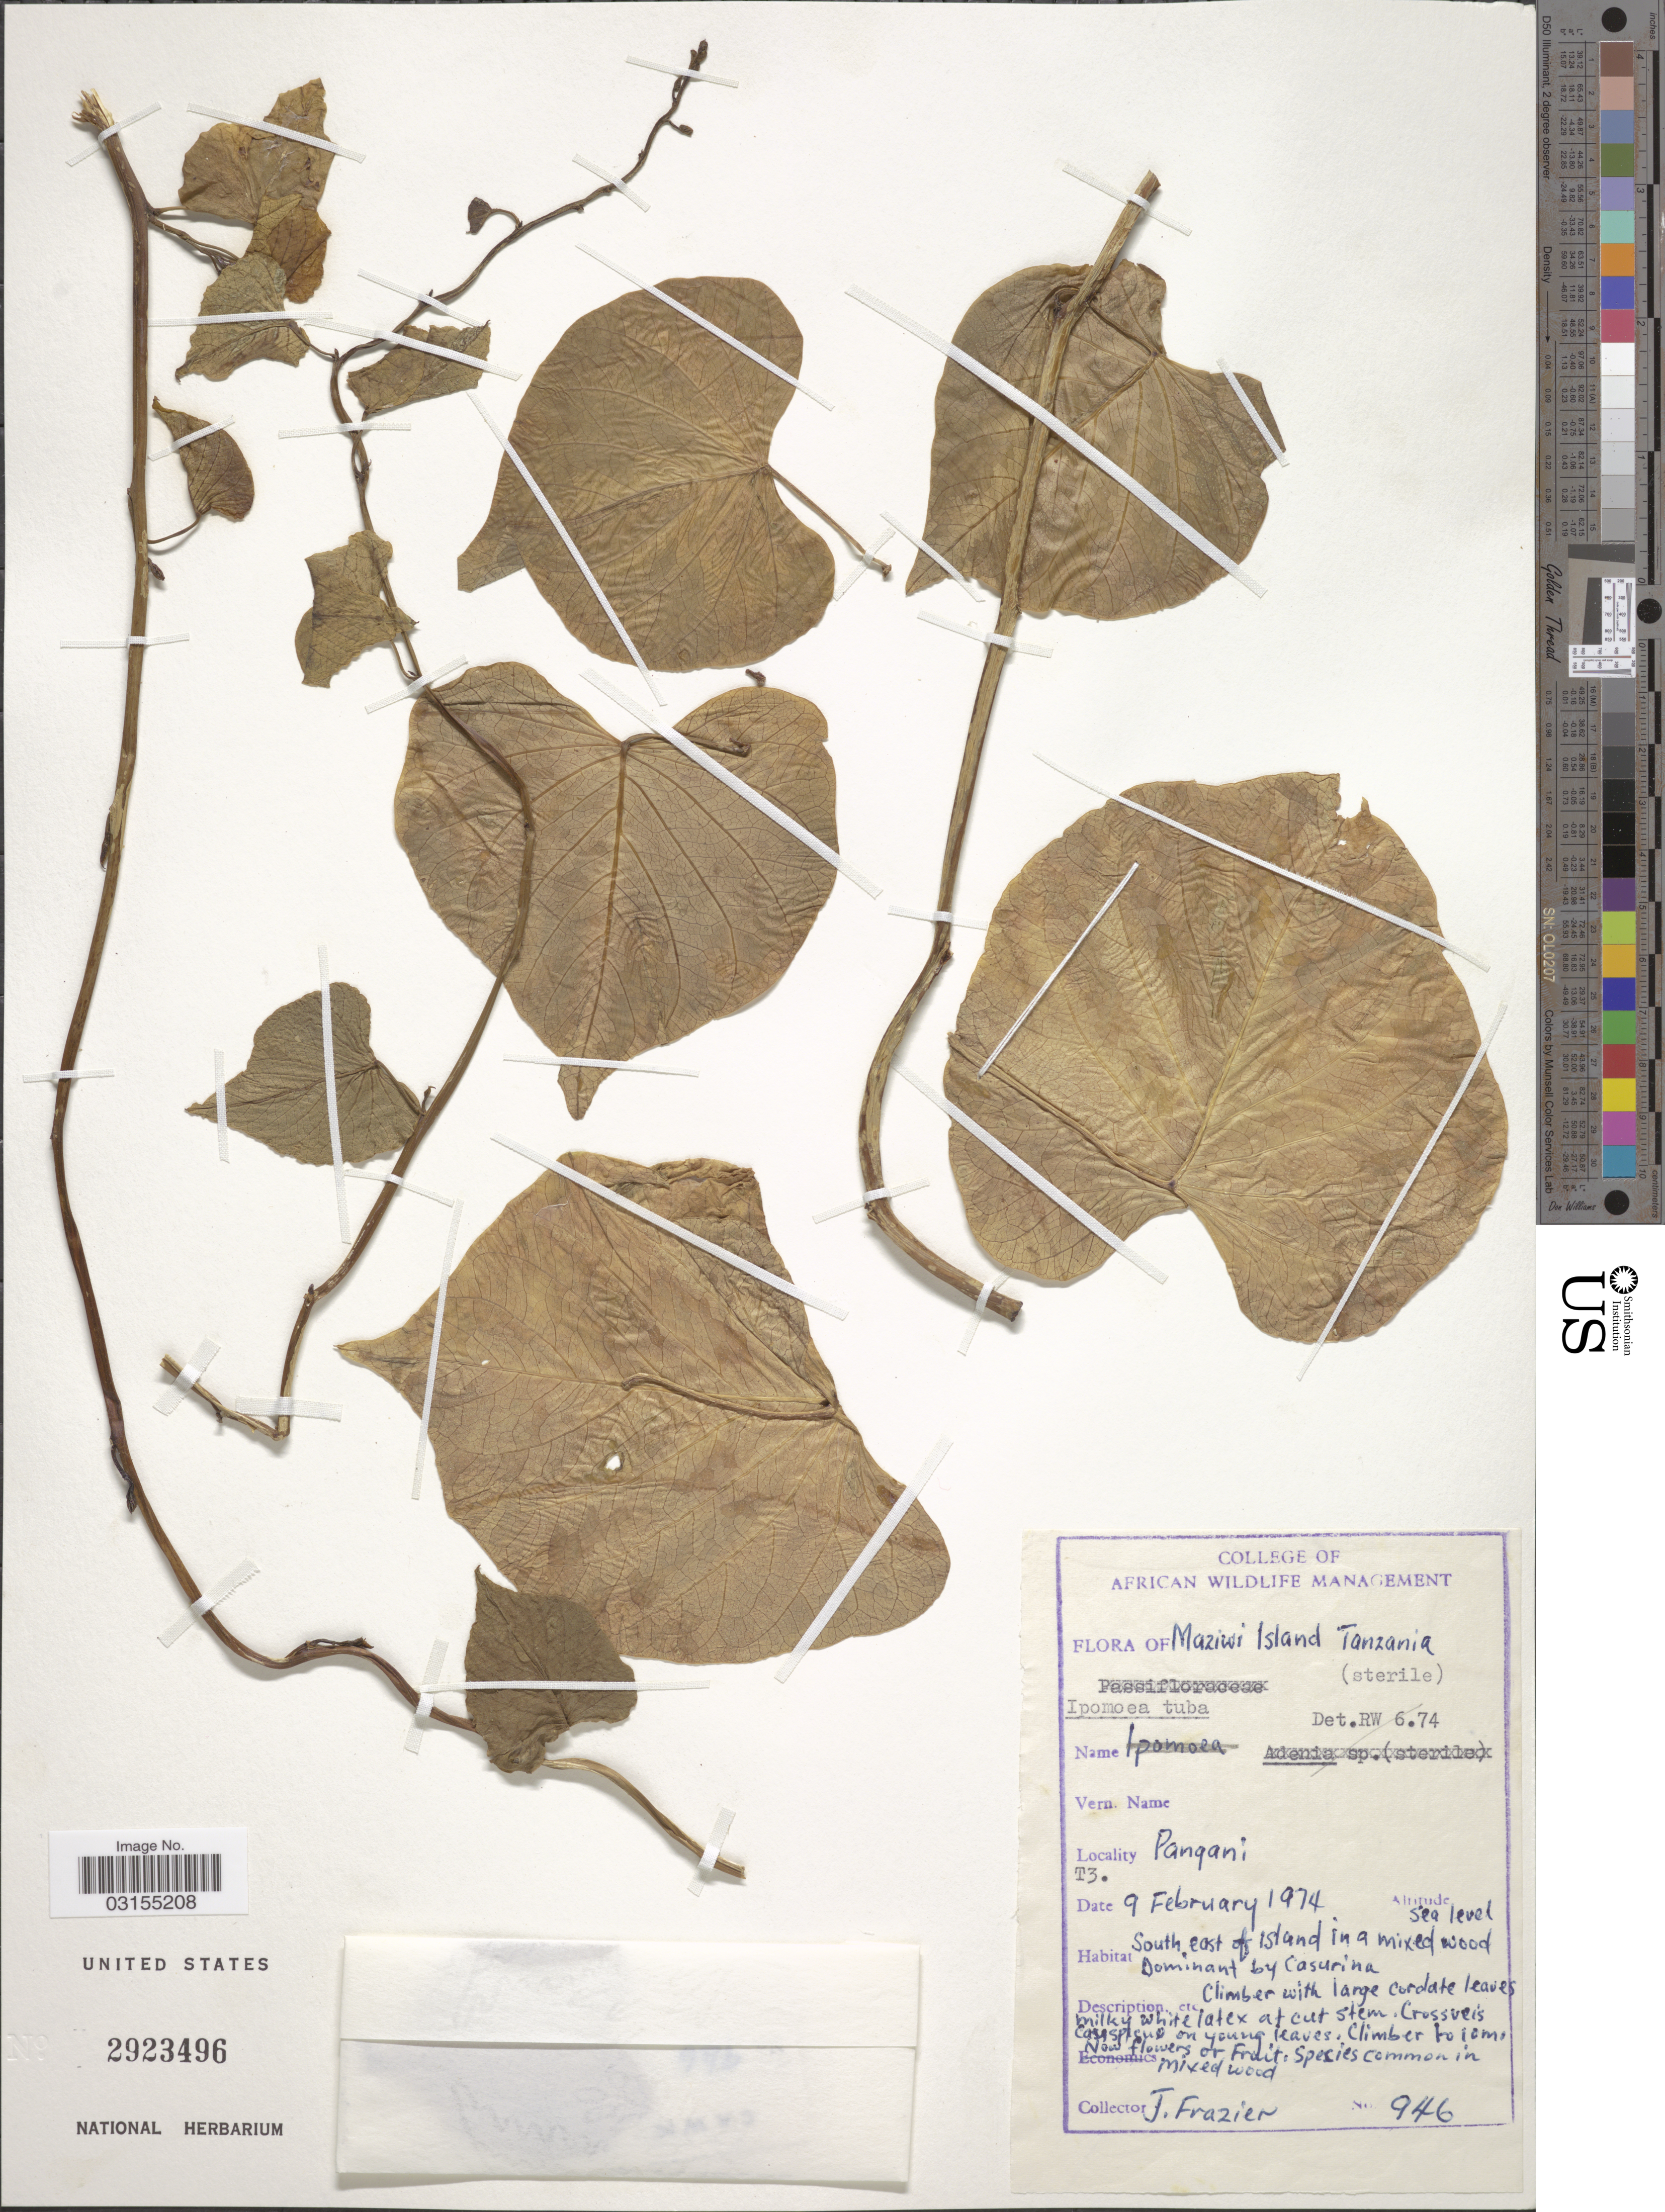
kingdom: Plantae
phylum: Tracheophyta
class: Magnoliopsida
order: Solanales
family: Convolvulaceae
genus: Ipomoea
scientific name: Ipomoea tuba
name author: (Schltdl.) G. Don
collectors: J. Frazier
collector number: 946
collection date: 1974-02-09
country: Tanzania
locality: Maziwi Island. Pangani, T3. South east of island.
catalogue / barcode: US 2923496